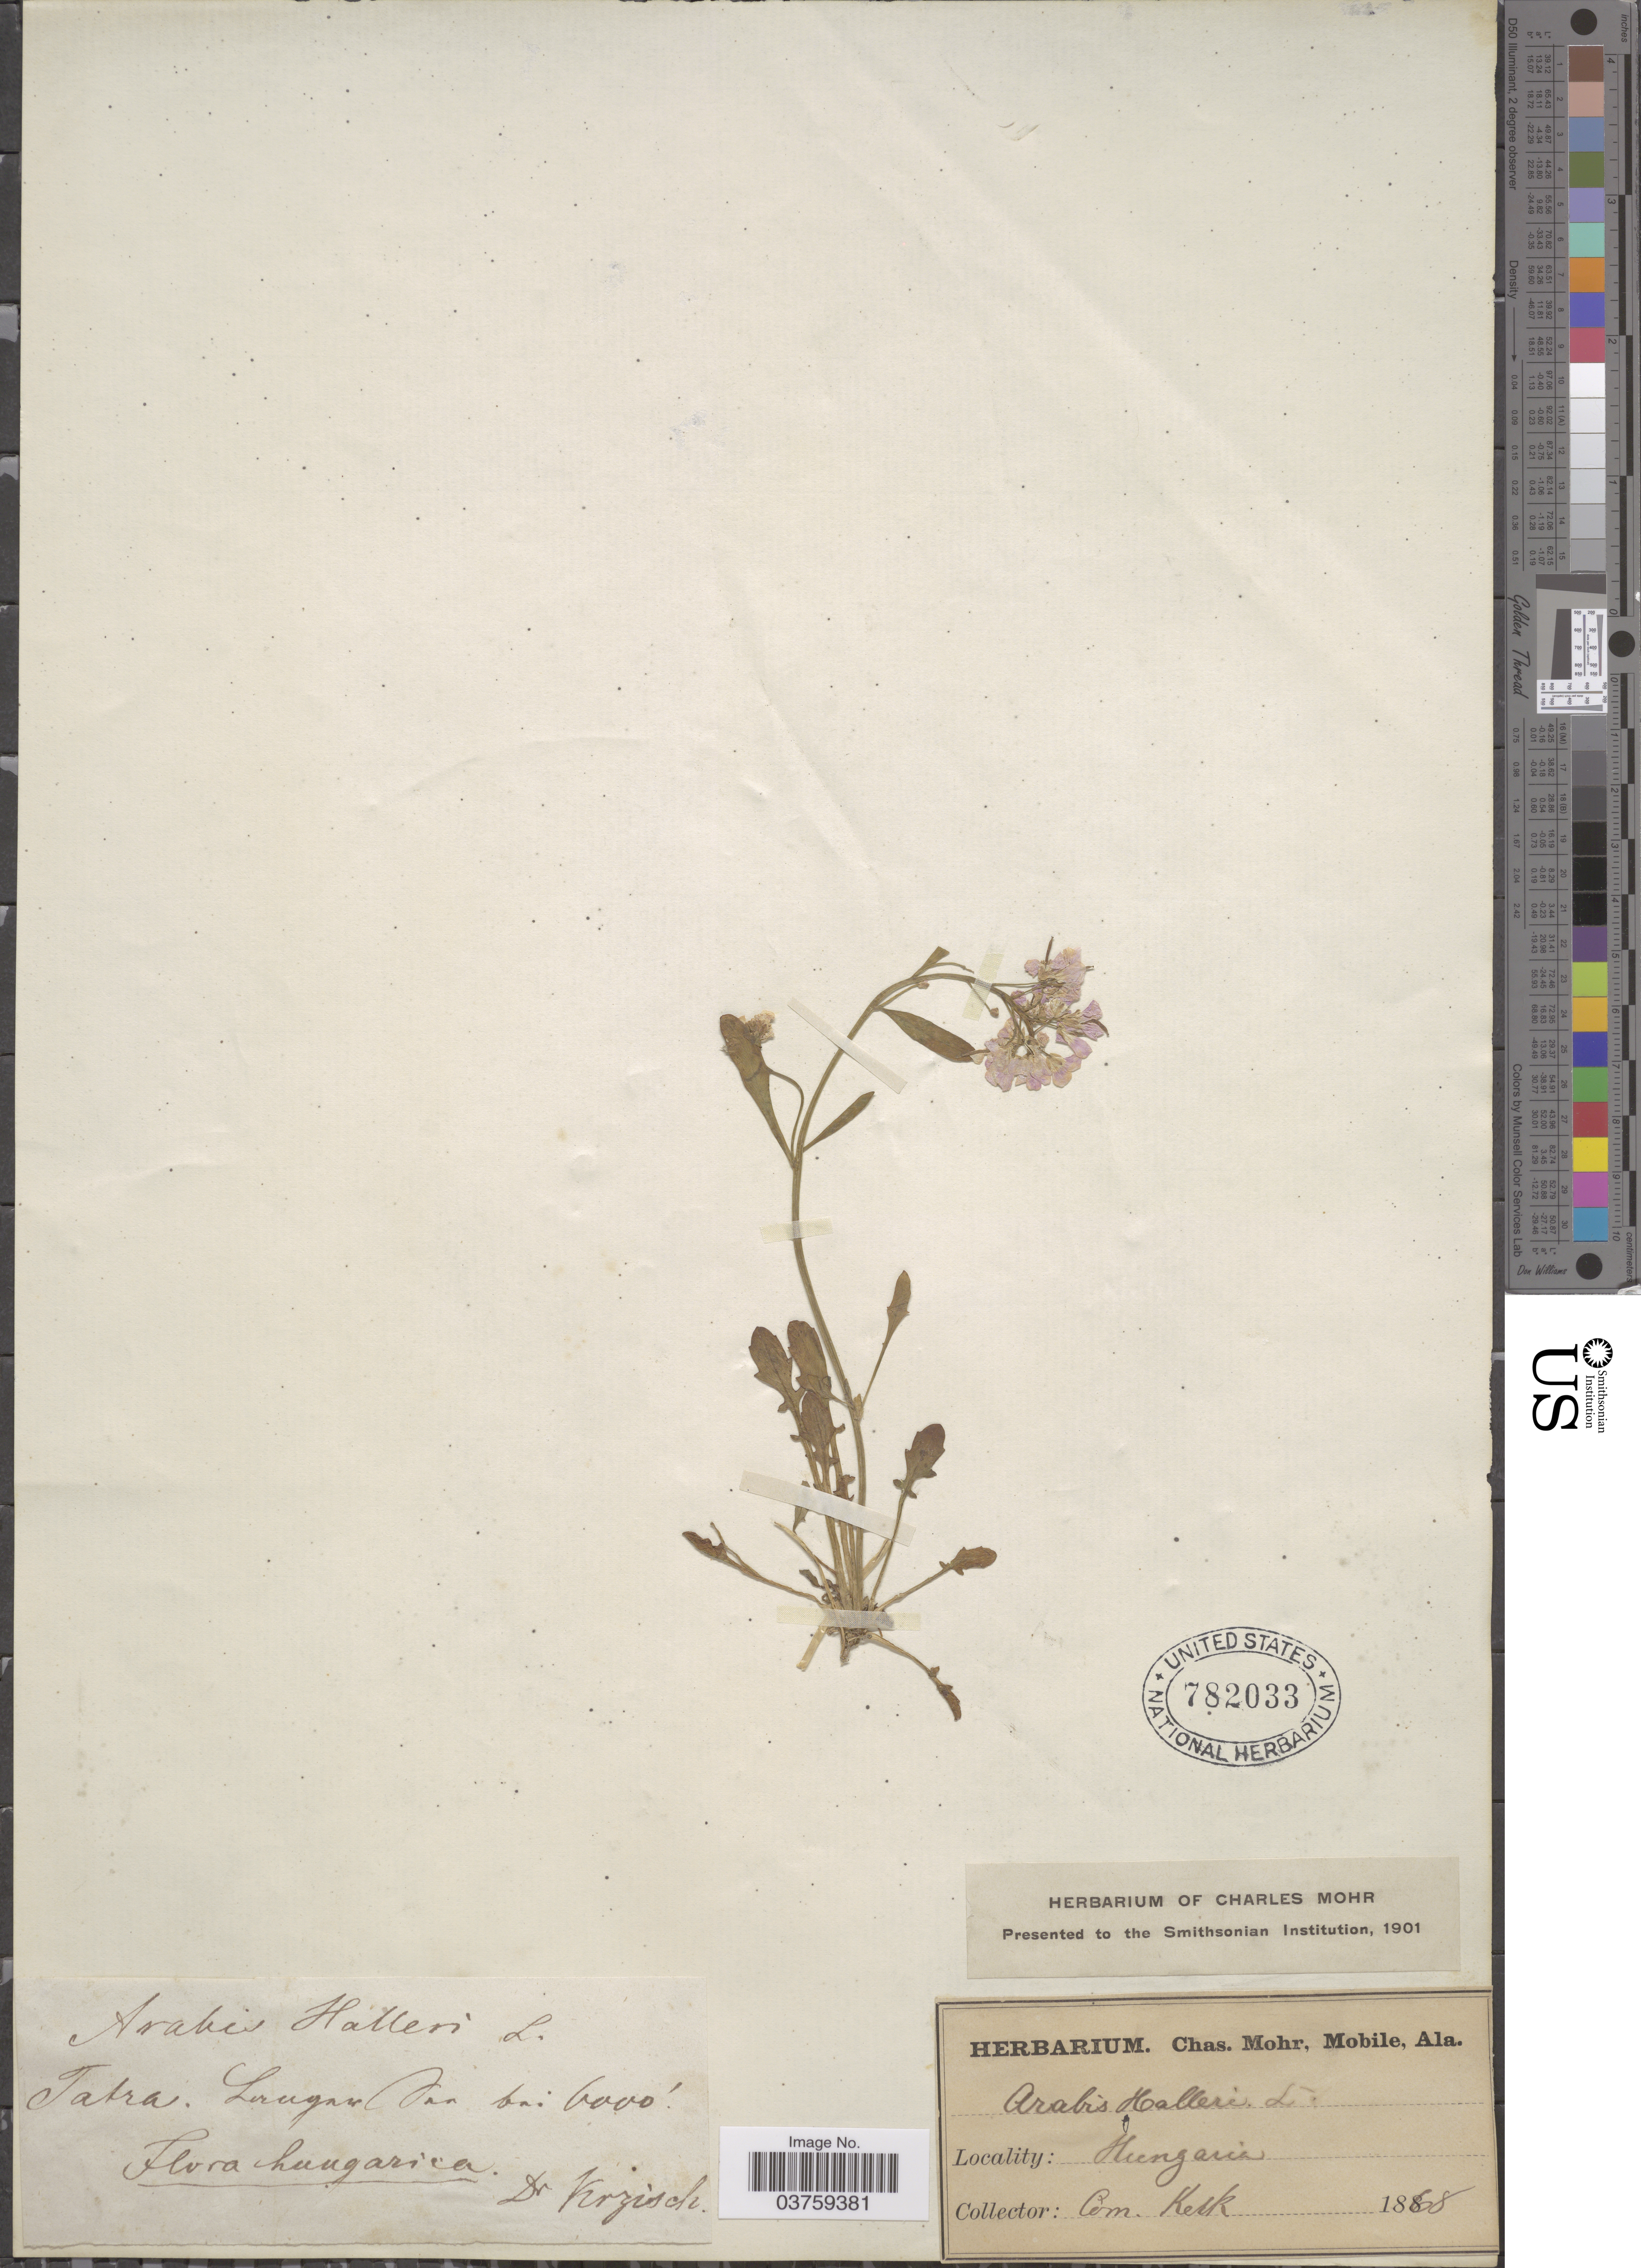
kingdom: Plantae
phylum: Tracheophyta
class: Magnoliopsida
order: Brassicales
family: Brassicaceae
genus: Arabis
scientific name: Arabis halleri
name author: L.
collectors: Krzisch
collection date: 1868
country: Hungary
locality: Tatra. Lirugan Dan bai.* Hungarica.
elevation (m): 1829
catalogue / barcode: US 782033